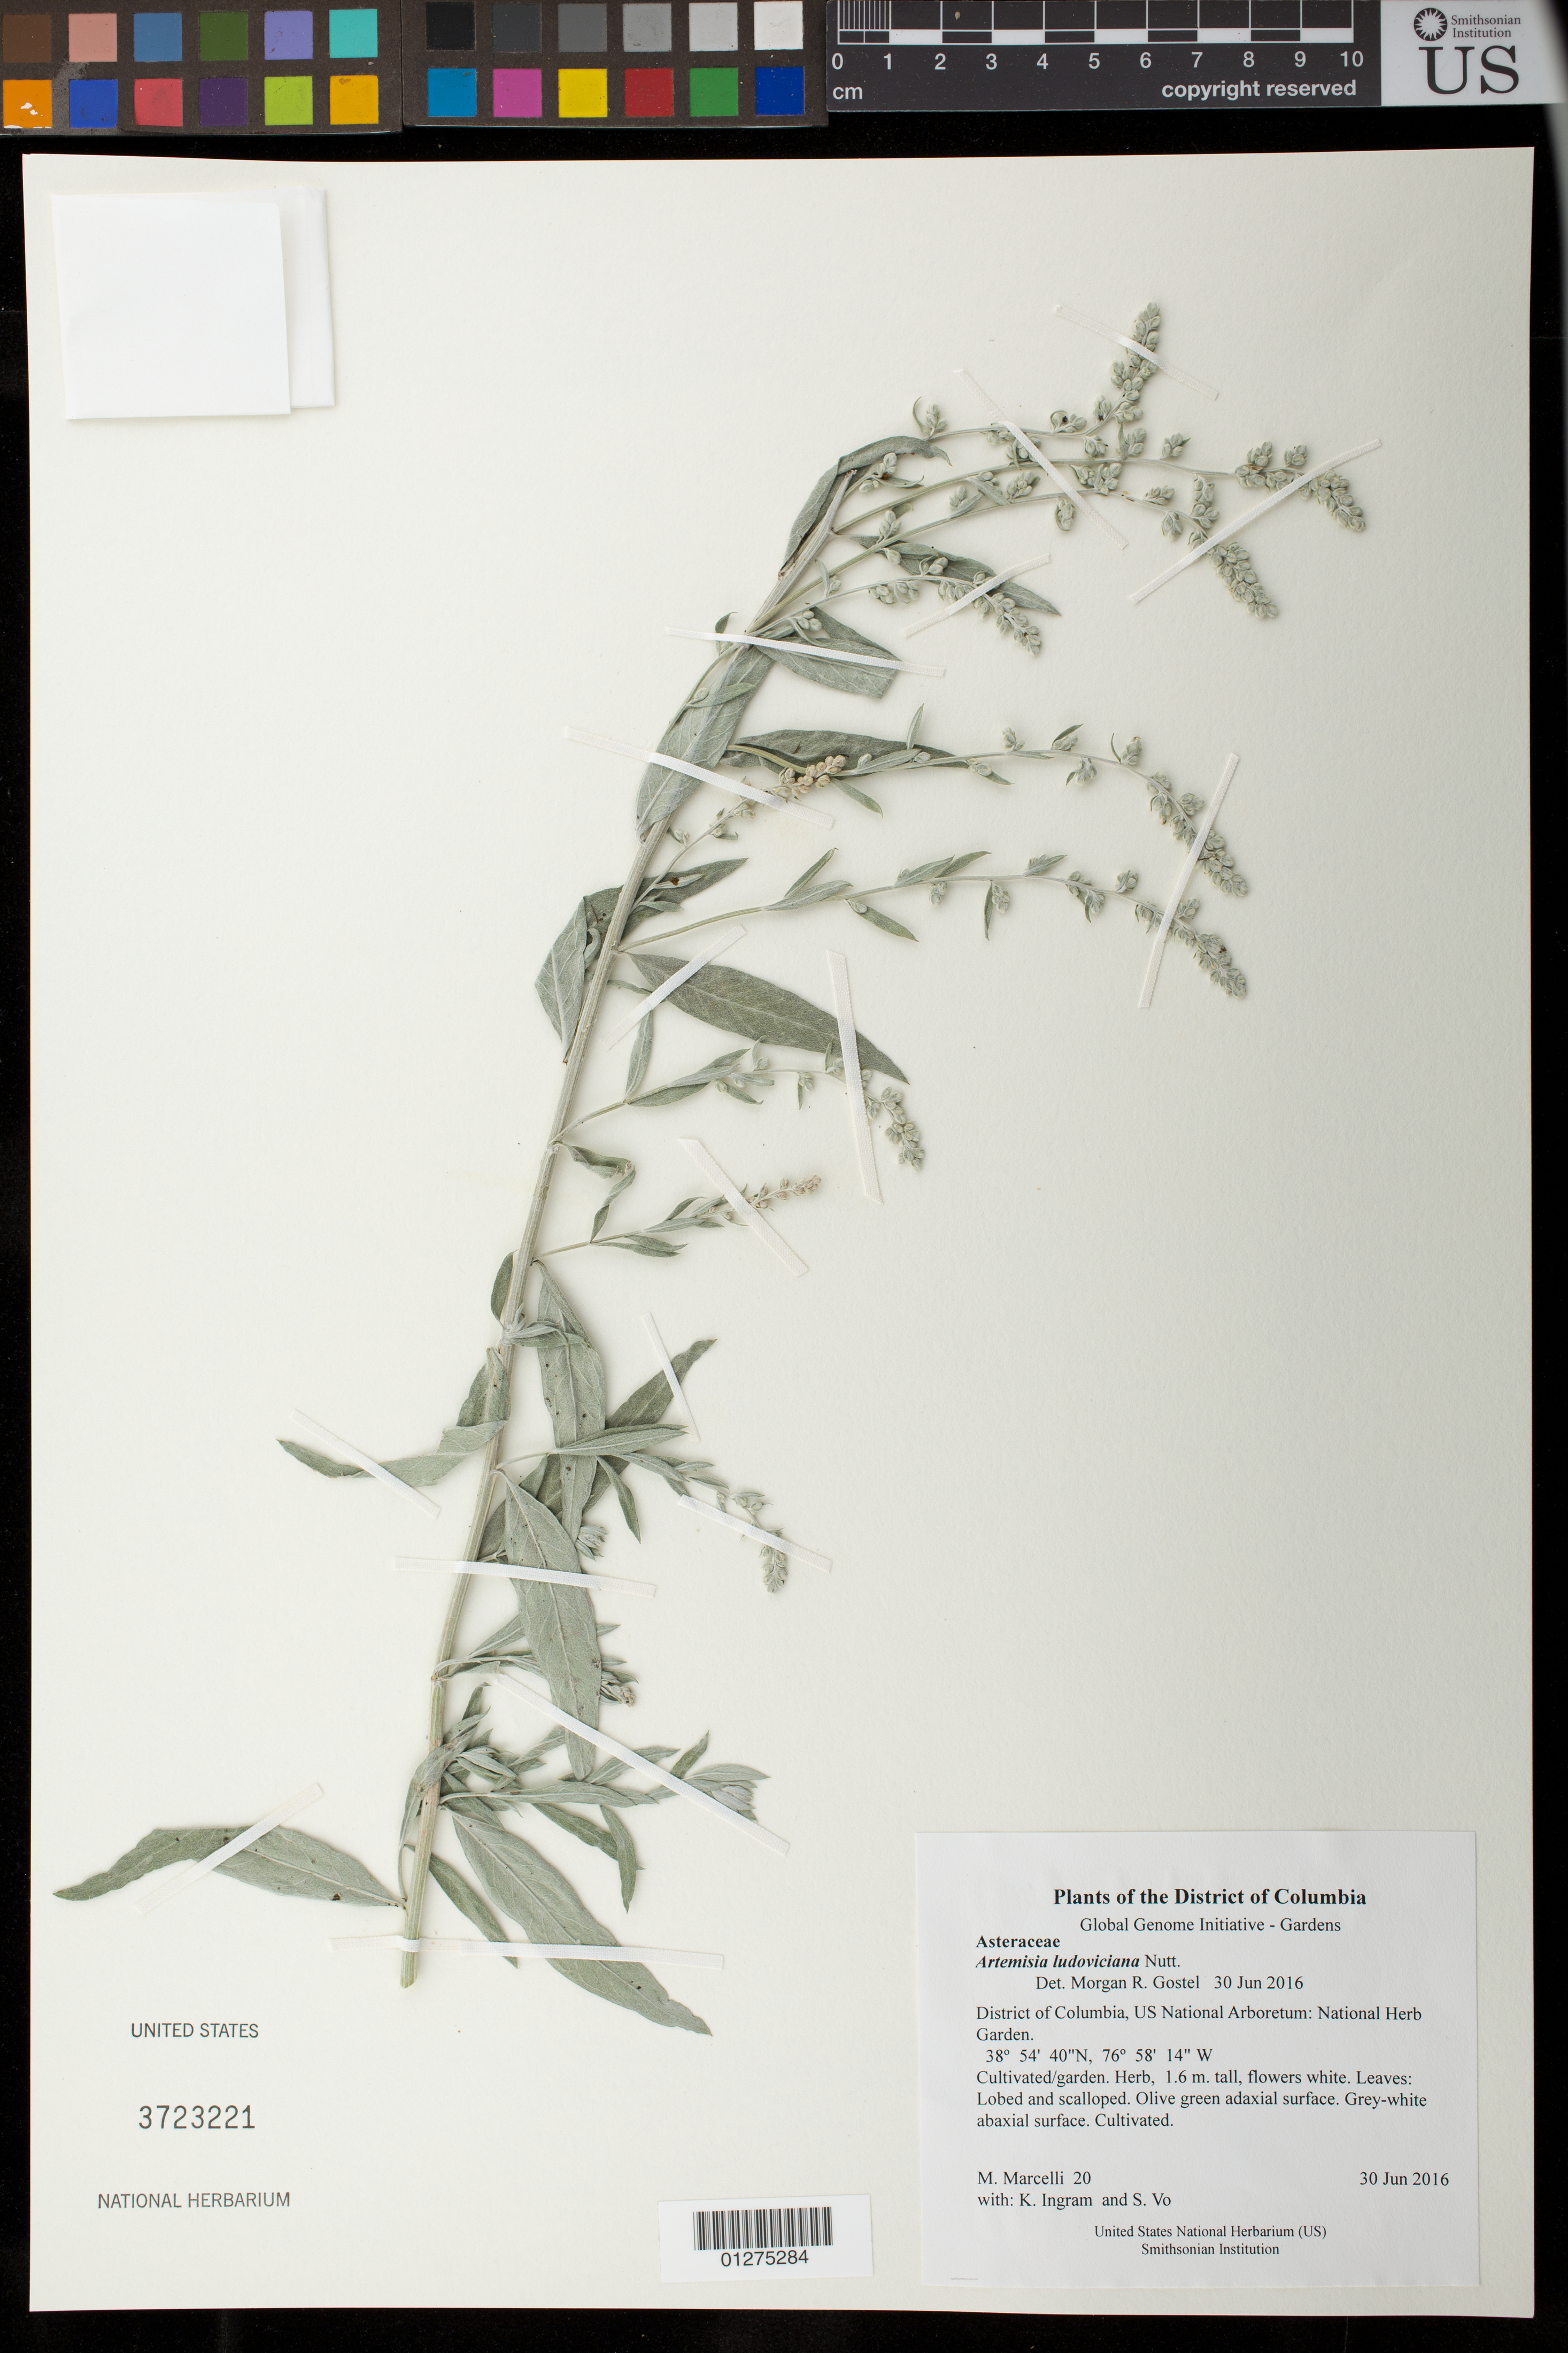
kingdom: Plantae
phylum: Tracheophyta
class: Magnoliopsida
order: Asterales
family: Asteraceae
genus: Artemisia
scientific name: Artemisia ludoviciana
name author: Nutt.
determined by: Gostel, Morgan R., (BRIT), Botanical Research Institute of Texas (UNITED STATES)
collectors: M. Marcelli, K. S. Ingram & S. Vo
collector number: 20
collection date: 2016-06-30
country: United States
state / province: District of Columbia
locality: US National Arboretum: National Herb Garden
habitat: Cultivated/garden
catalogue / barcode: US 3723221